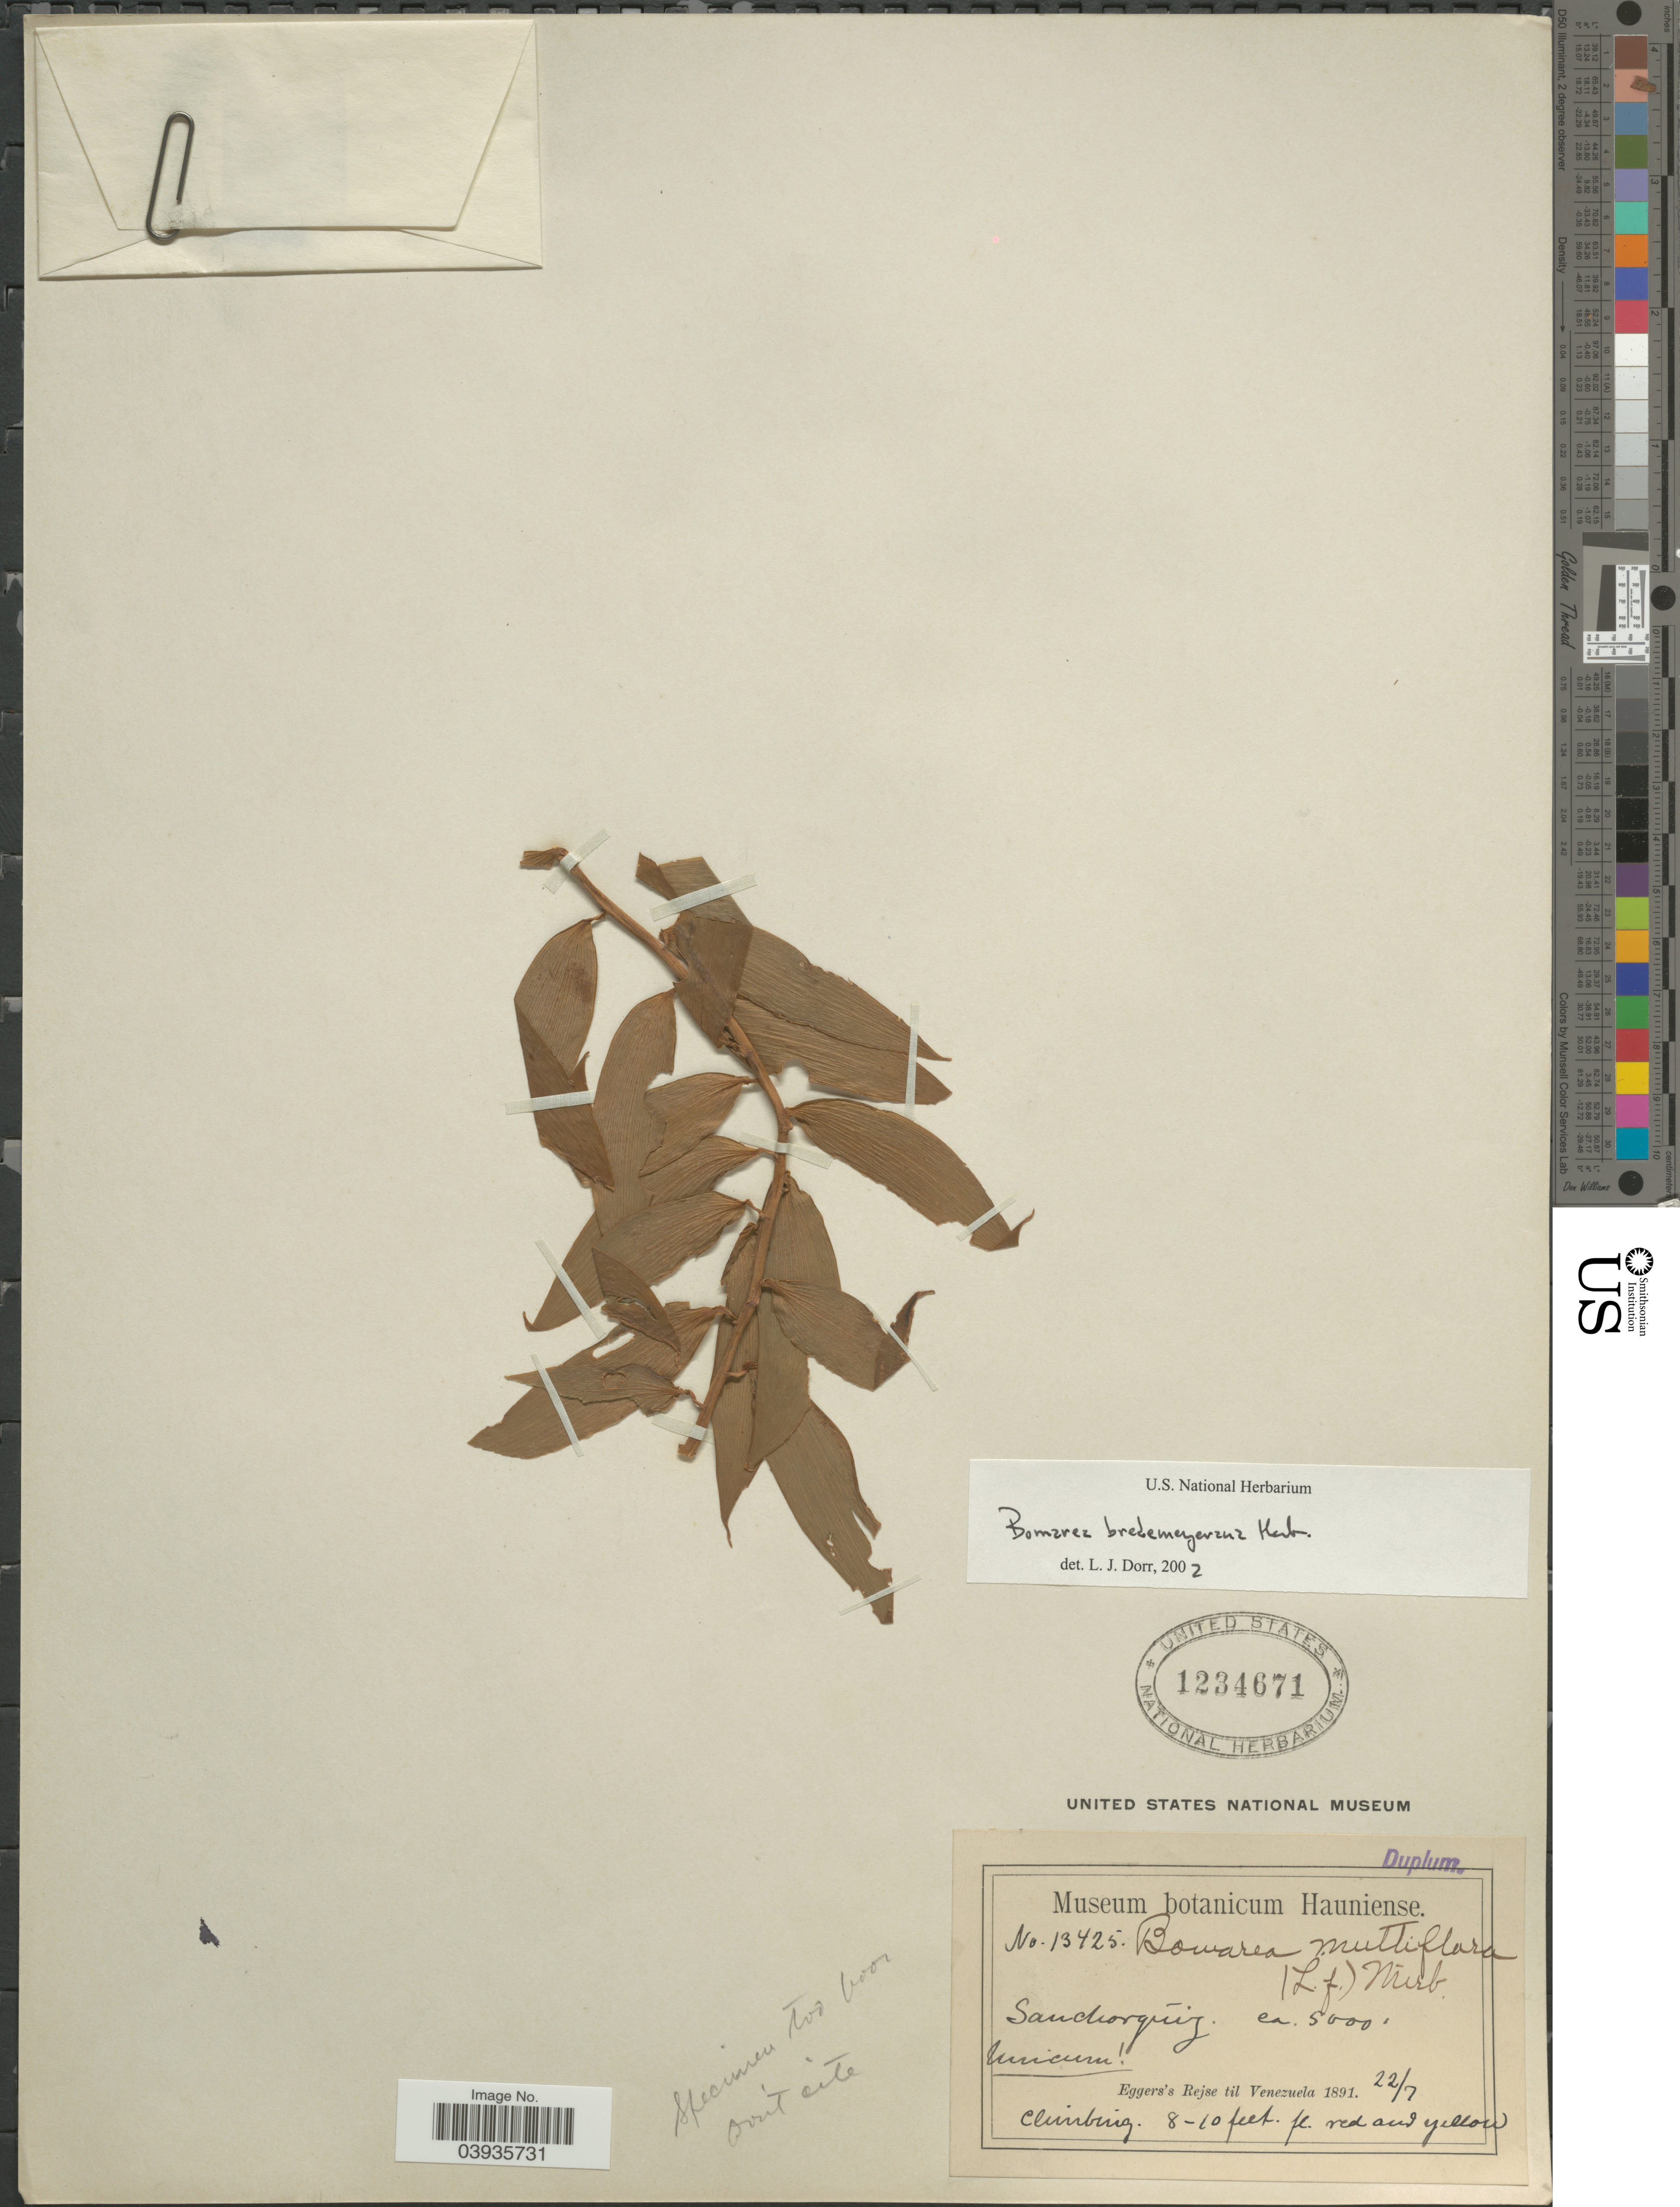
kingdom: Plantae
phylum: Tracheophyta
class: Liliopsida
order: Liliales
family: Alstroemeriaceae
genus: Bomarea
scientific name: Bomarea bredemeyeriana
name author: Herb.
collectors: -. Eggers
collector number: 13425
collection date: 1891-07-22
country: Venezuela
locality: Sanchorquiz.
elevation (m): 1524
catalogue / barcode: US 1234671